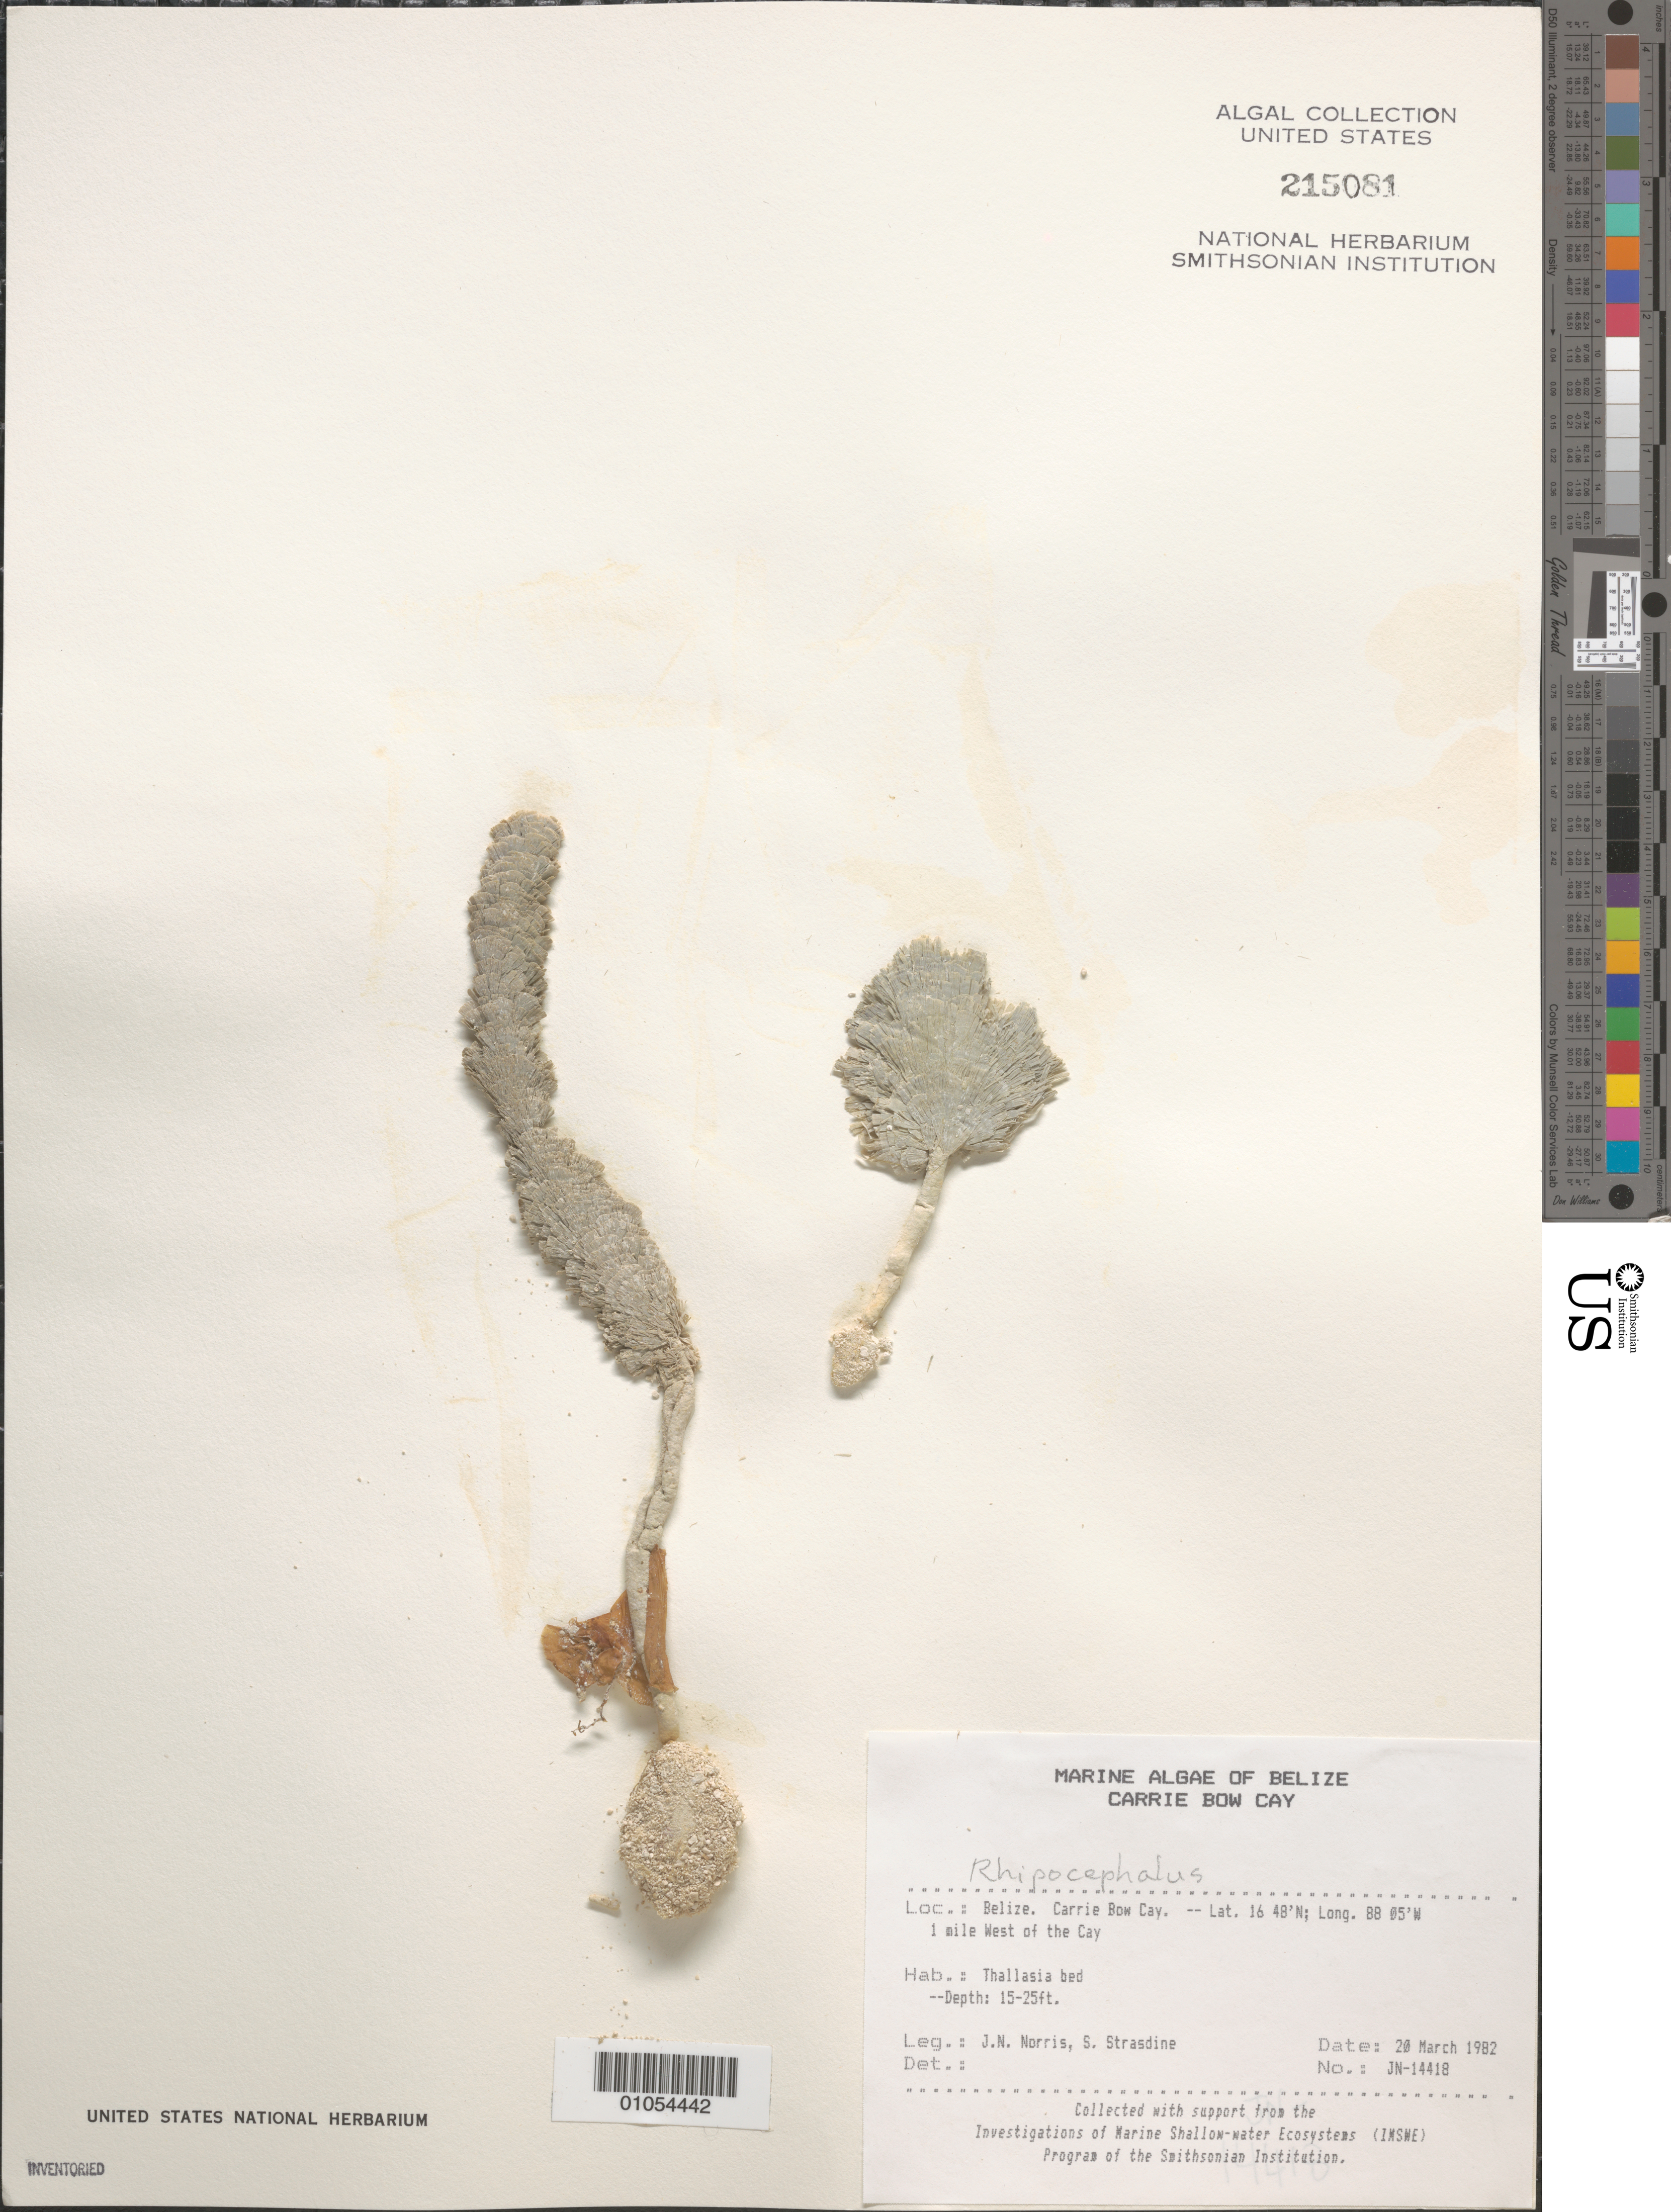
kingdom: Plantae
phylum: Chlorophyta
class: Ulvophyceae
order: Bryopsidales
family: Udoteaceae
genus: Rhipocephalus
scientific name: Rhipocephalus sp.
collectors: J. N. Norris & S. Strasdine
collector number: JN-14418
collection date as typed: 20 Mar 1982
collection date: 1982-03-20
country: Belize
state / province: Stann Creek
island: Carrie Bow Cay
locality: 1 mile west of the cay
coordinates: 16 48'N, 88 05'W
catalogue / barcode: US 215081